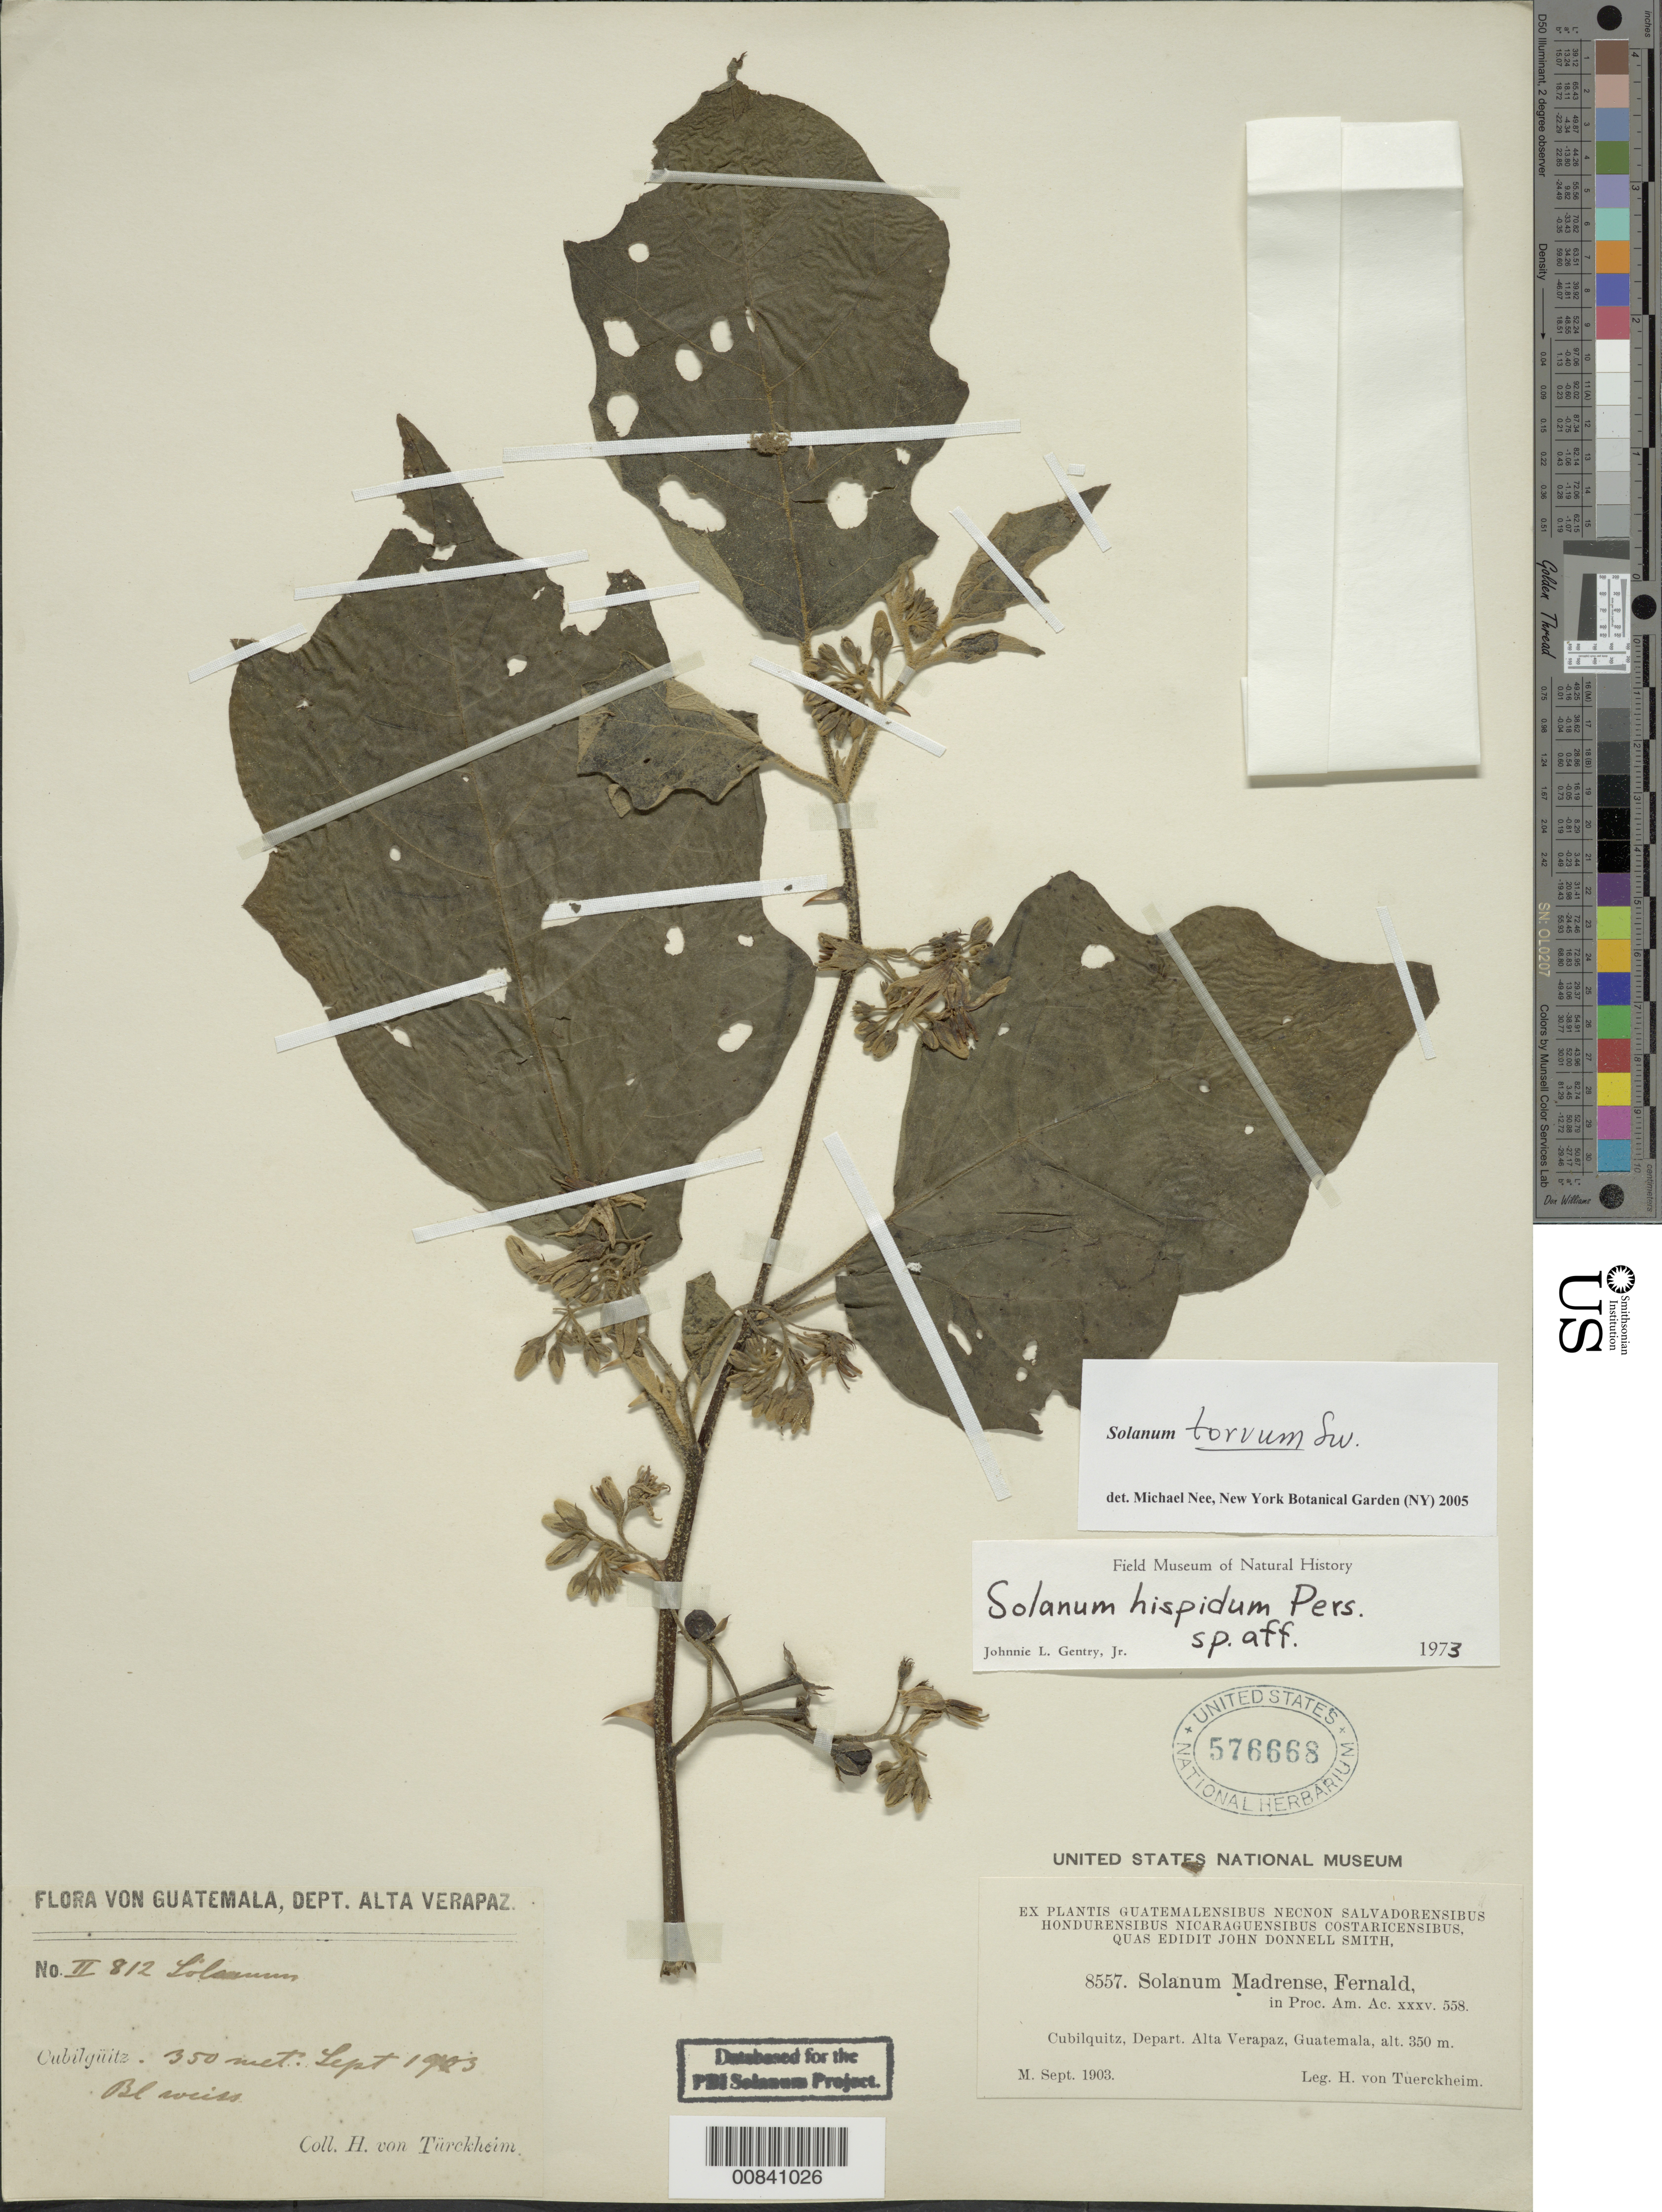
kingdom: Plantae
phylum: Tracheophyta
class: Magnoliopsida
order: Solanales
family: Solanaceae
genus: Solanum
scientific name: Solanum torvum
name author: Sw.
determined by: Nee, Michael H.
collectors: H. von Türckheim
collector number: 8557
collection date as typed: Sep 1903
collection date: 1903-09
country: Guatemala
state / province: Alta Verapaz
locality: Cubilquitz.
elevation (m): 350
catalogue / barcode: US 576668